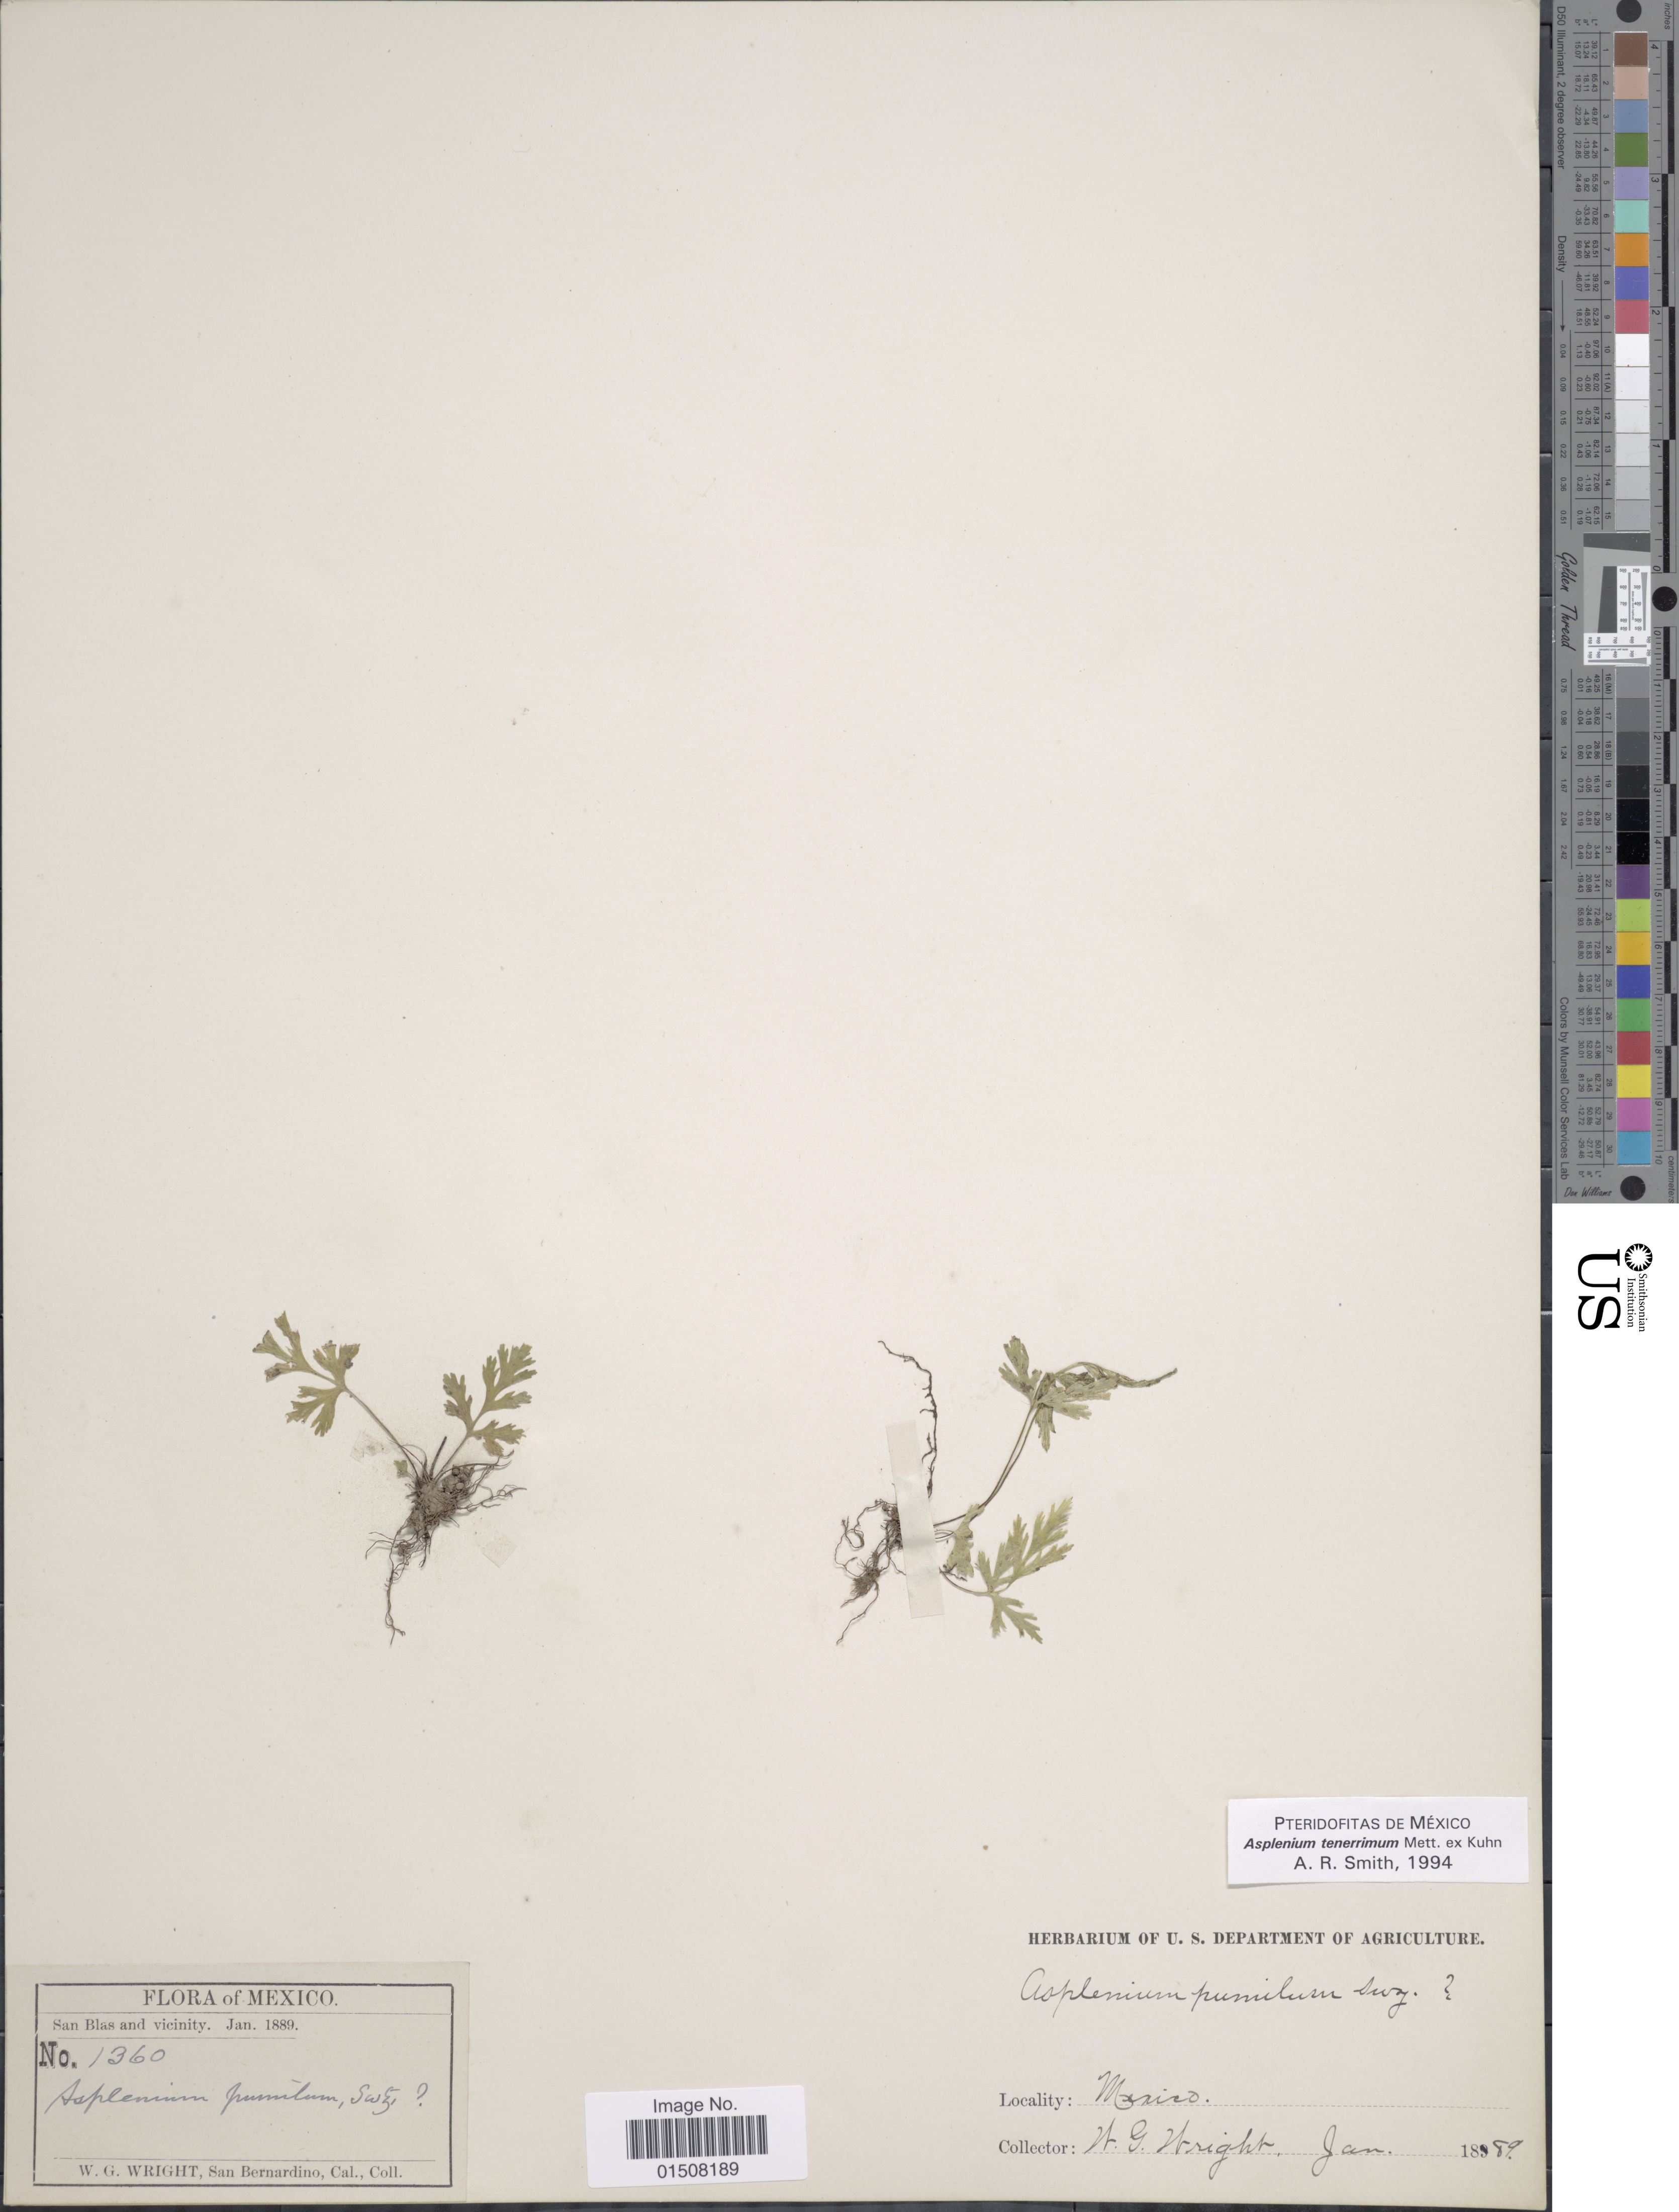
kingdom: Plantae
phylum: Tracheophyta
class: Polypodiopsida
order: Polypodiales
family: Aspleniaceae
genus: Asplenium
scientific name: Asplenium tenerrimum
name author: Mett. ex Kuhn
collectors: W. G. Wright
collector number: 1360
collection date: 1889-01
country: Panama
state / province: Kuna Yala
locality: San Blas and vicinity